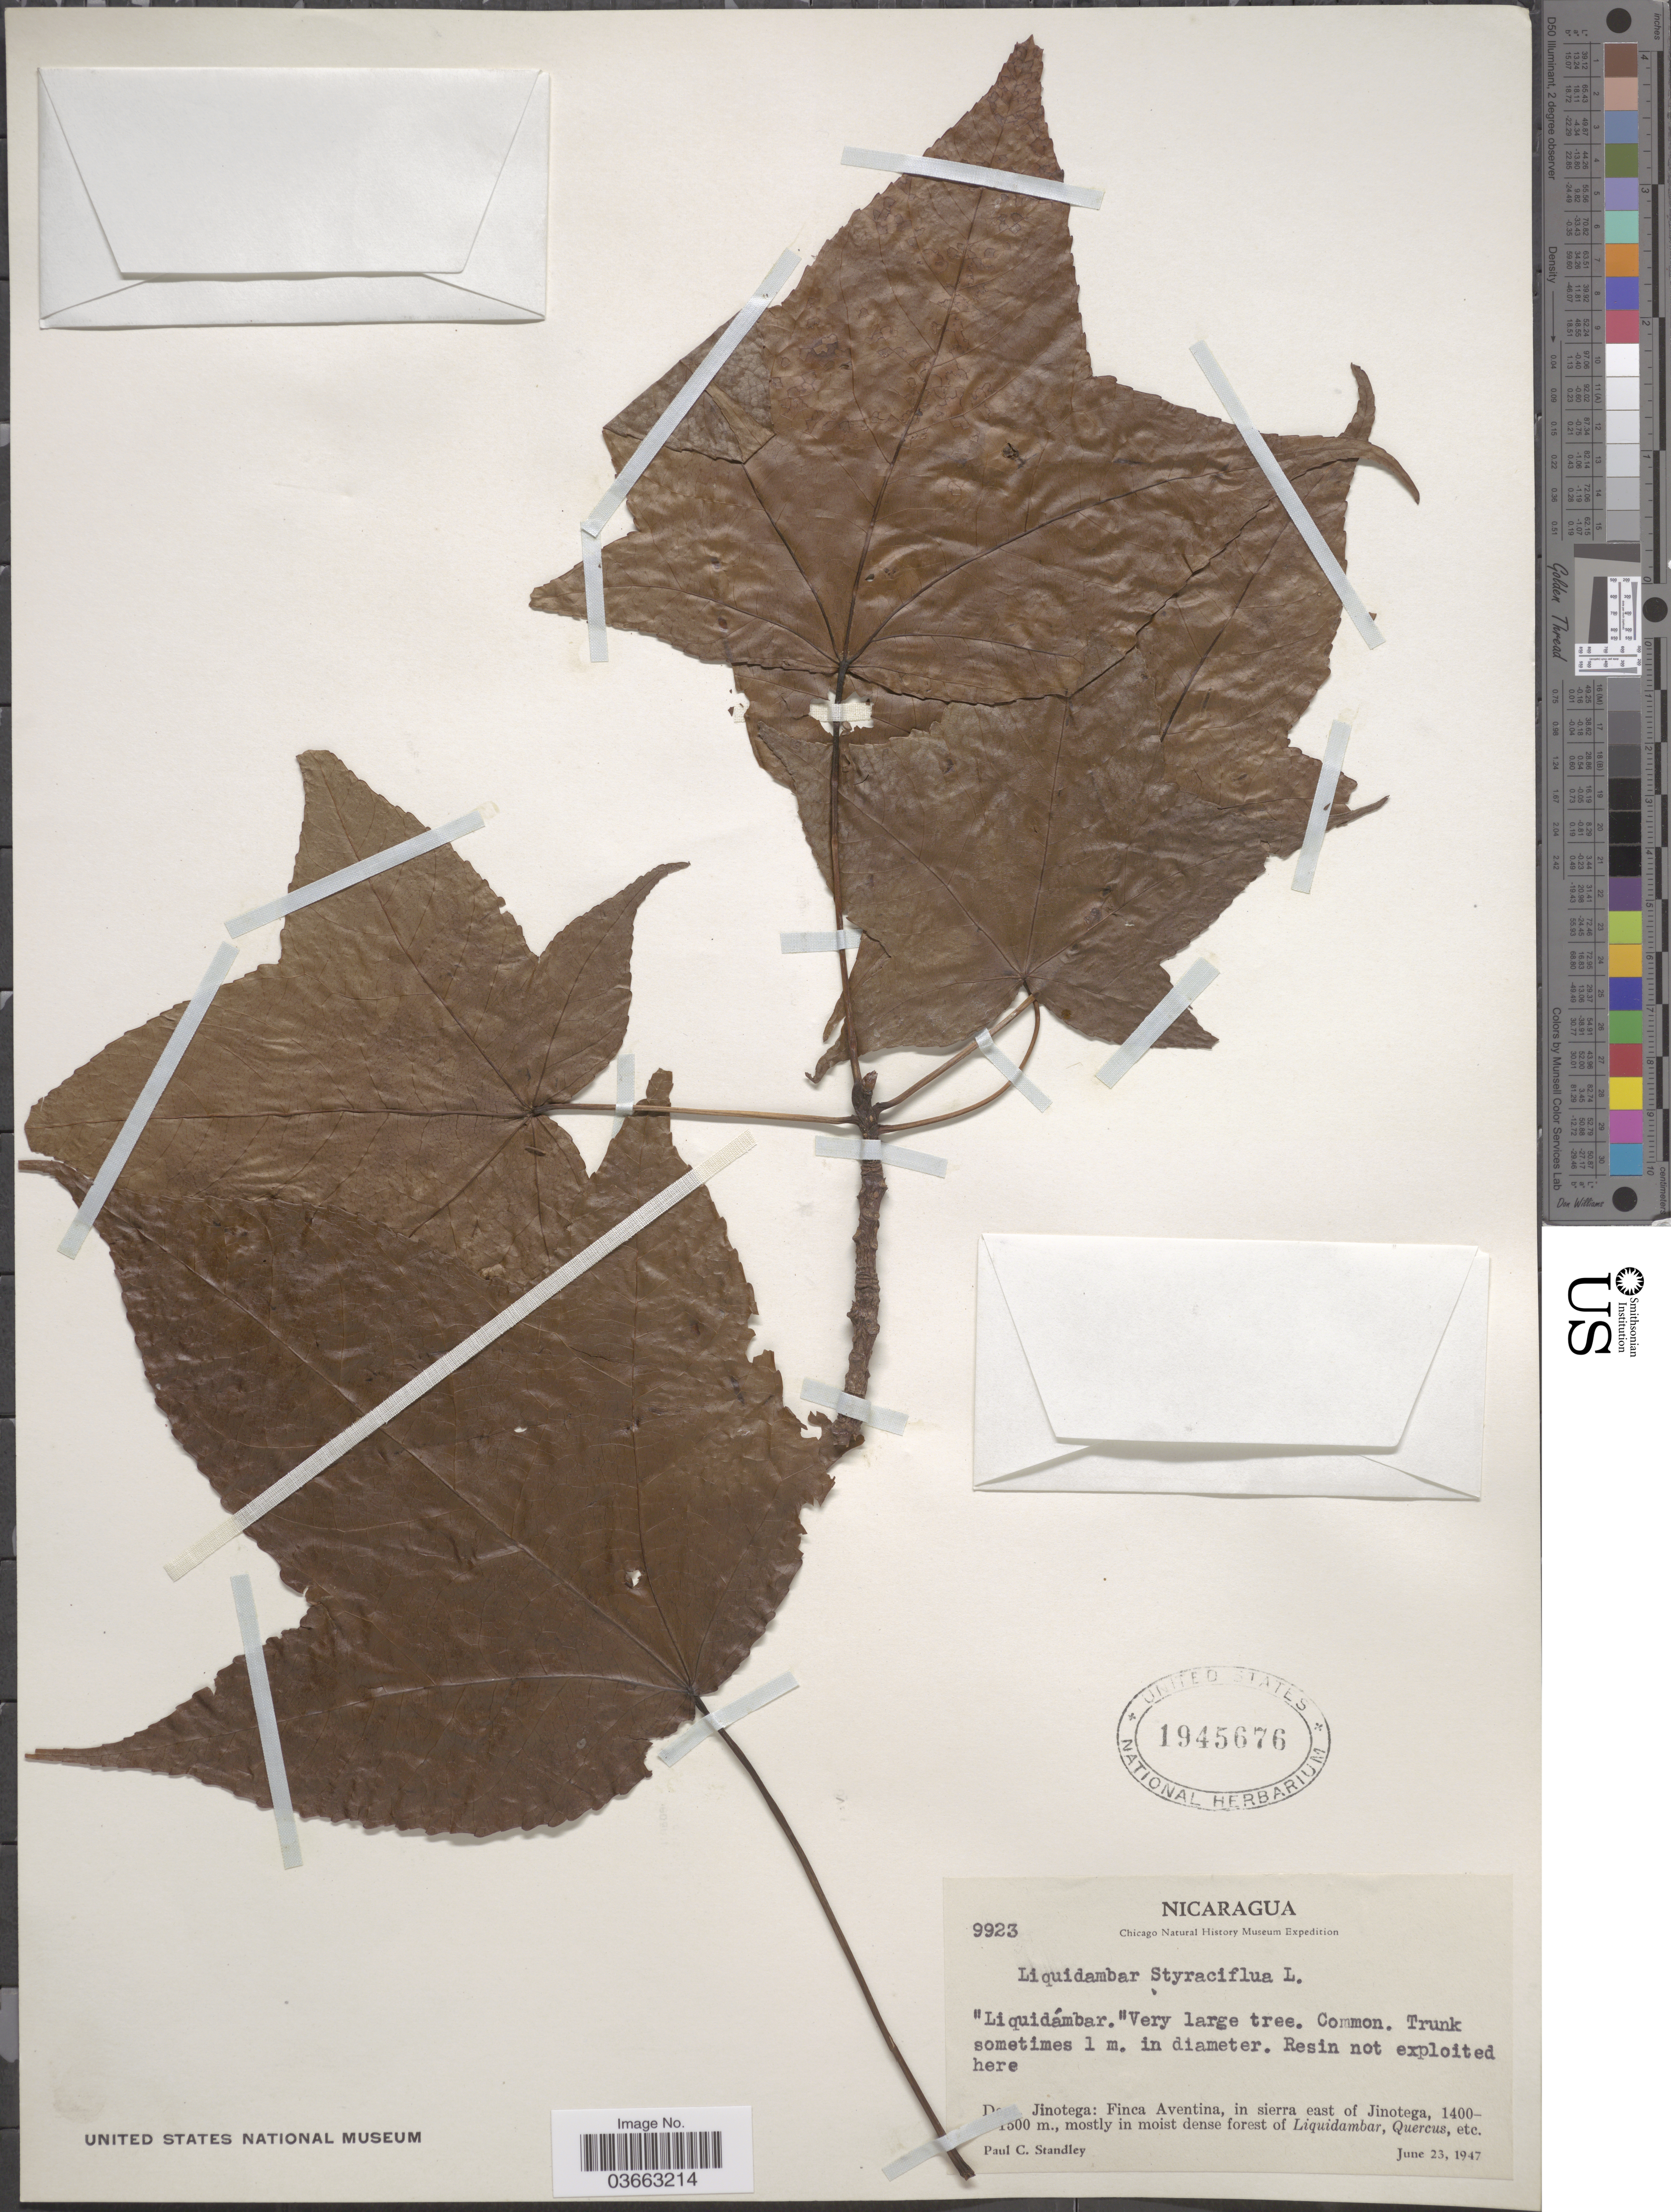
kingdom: Plantae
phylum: Tracheophyta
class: Magnoliopsida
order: Saxifragales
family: Altingiaceae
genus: Liquidambar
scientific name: Liquidambar styraciflua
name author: L.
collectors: P. C. Standley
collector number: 9923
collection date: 1947-06-23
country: Nicaragua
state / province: Jinotega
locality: D! Jinotega: Finca Aventina, in sierra east of Jinotega.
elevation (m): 1400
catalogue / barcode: US 1945676